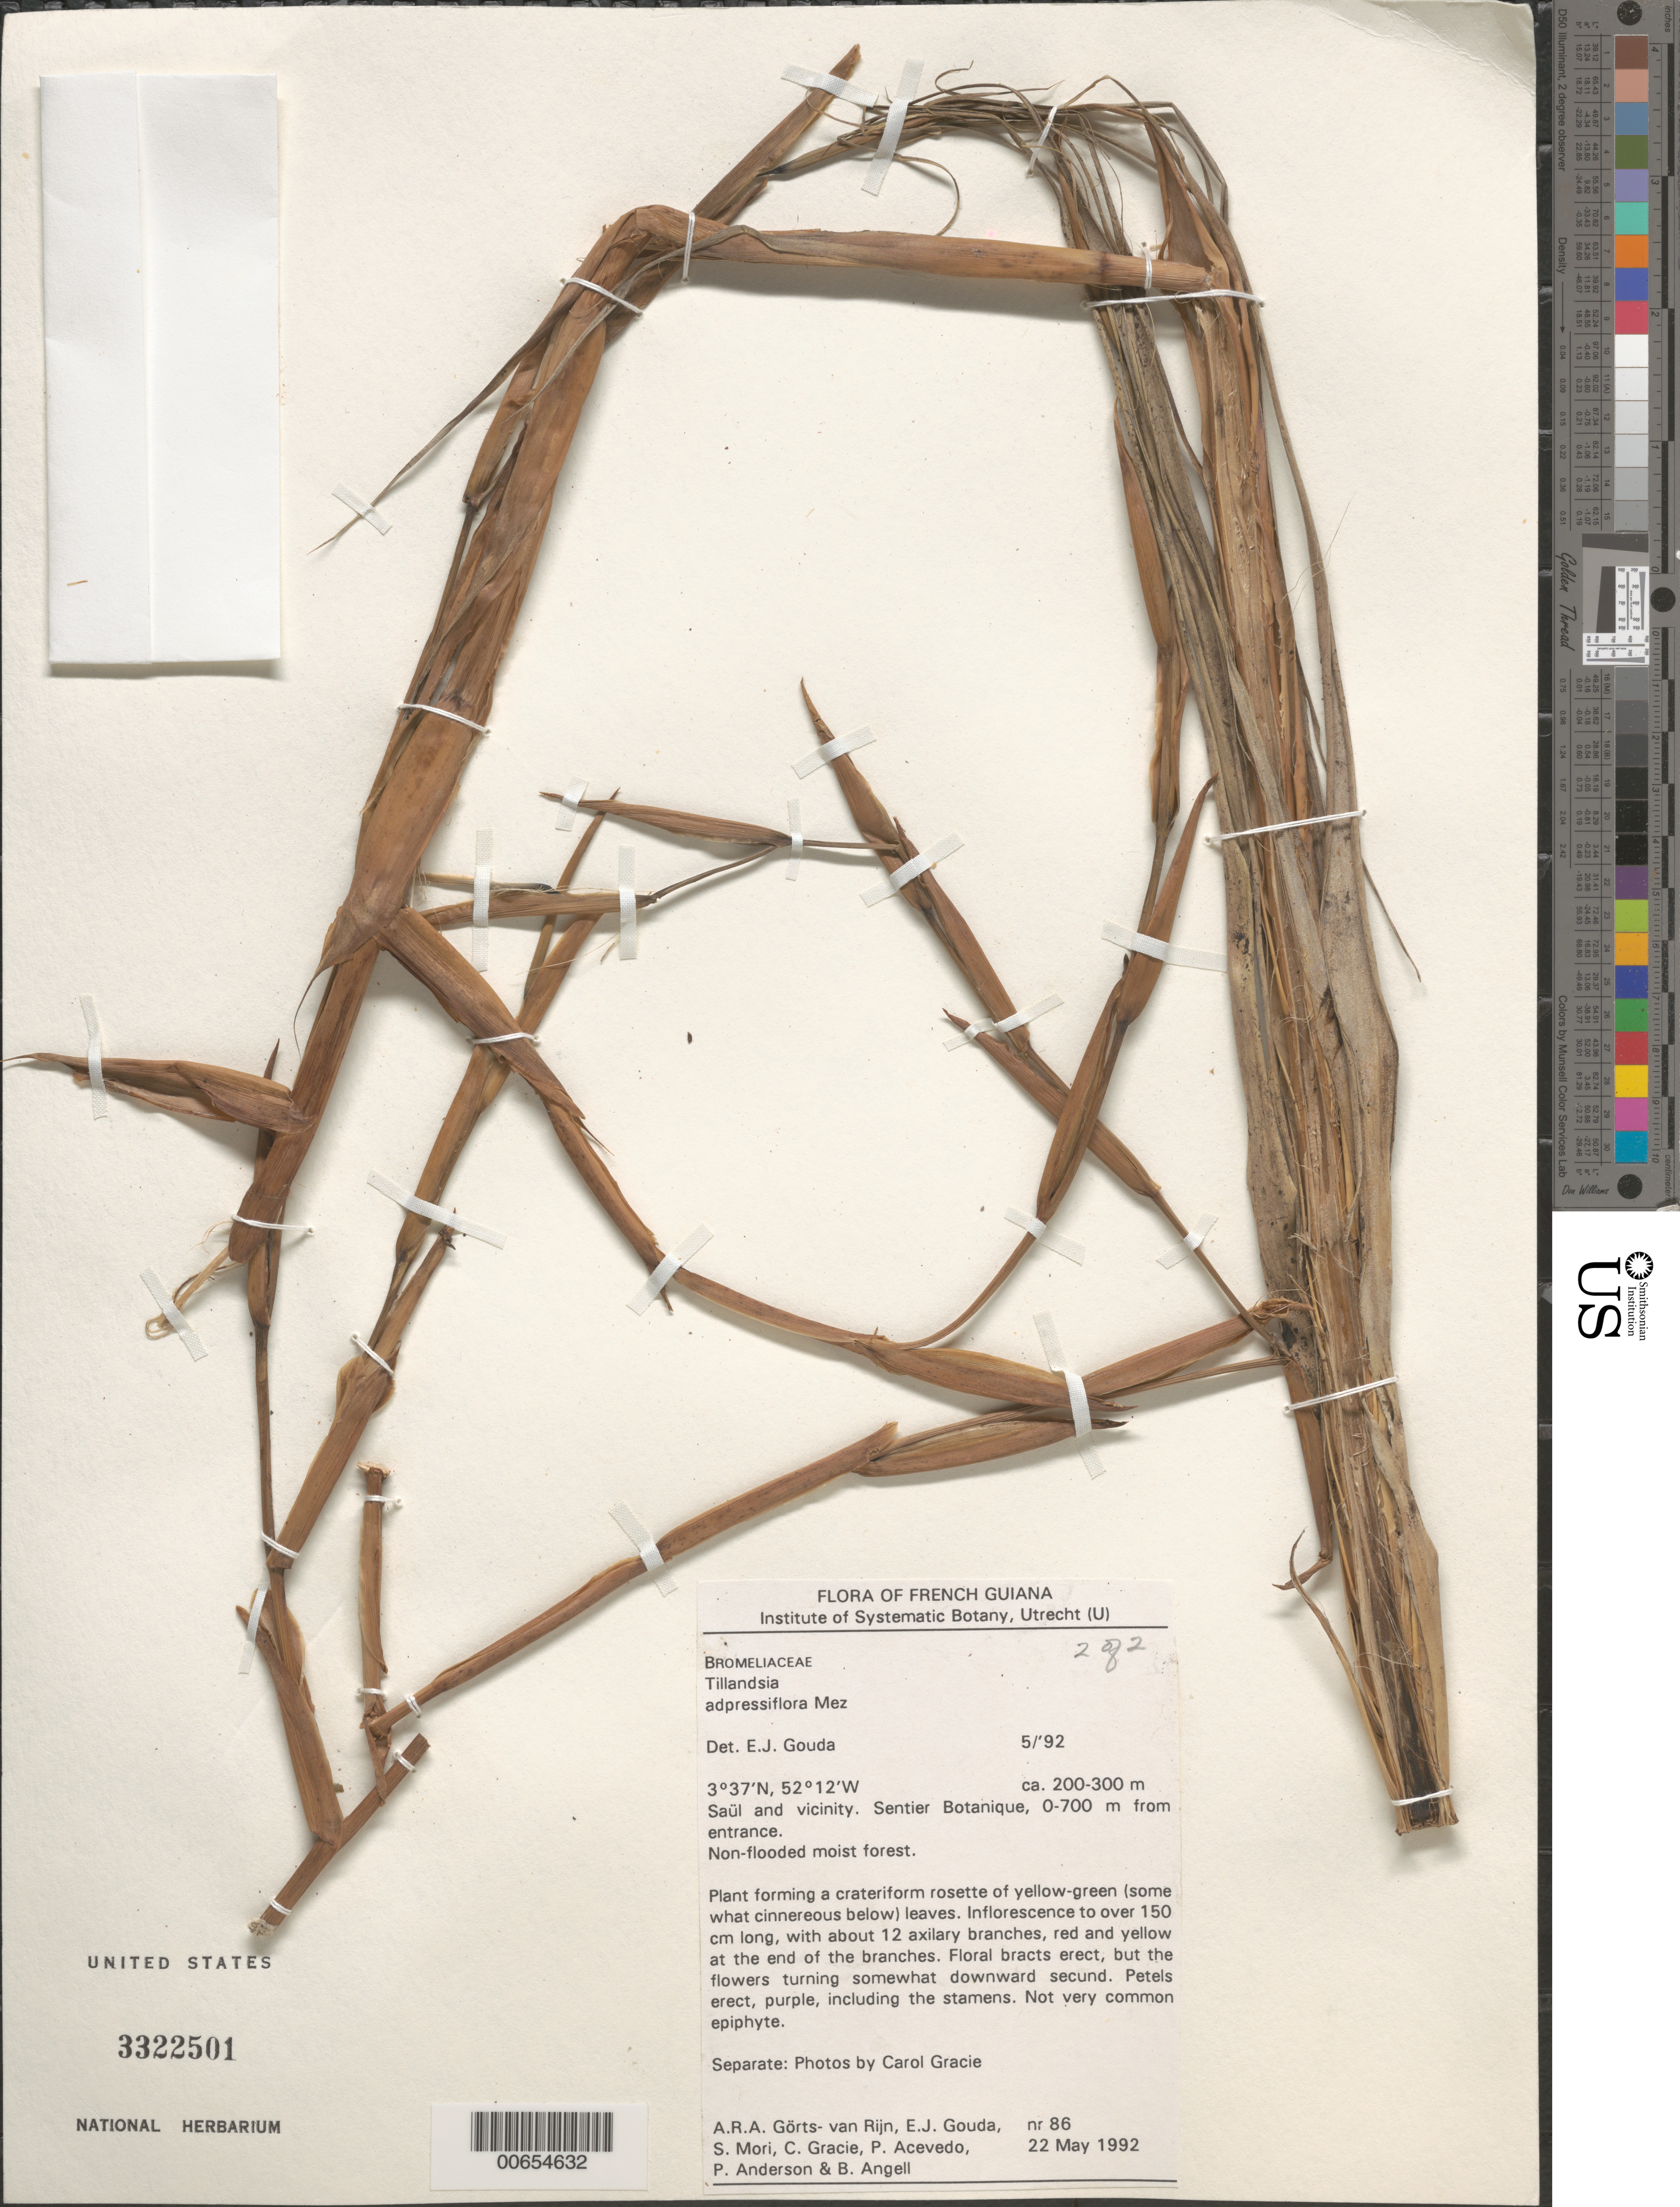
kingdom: Plantae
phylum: Tracheophyta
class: Liliopsida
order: Poales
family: Bromeliaceae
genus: Tillandsia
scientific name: Tillandsia adpressiflora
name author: Mez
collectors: A. .R. A. Görts-van Rijn, E. J. Gouda, S. Mori, C. A. Gracie & et al.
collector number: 86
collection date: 1992-05-22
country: French Guiana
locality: Saül and vicinity. Sentier Botanique, 0-700 m from entrance.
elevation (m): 200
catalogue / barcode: US 3322501